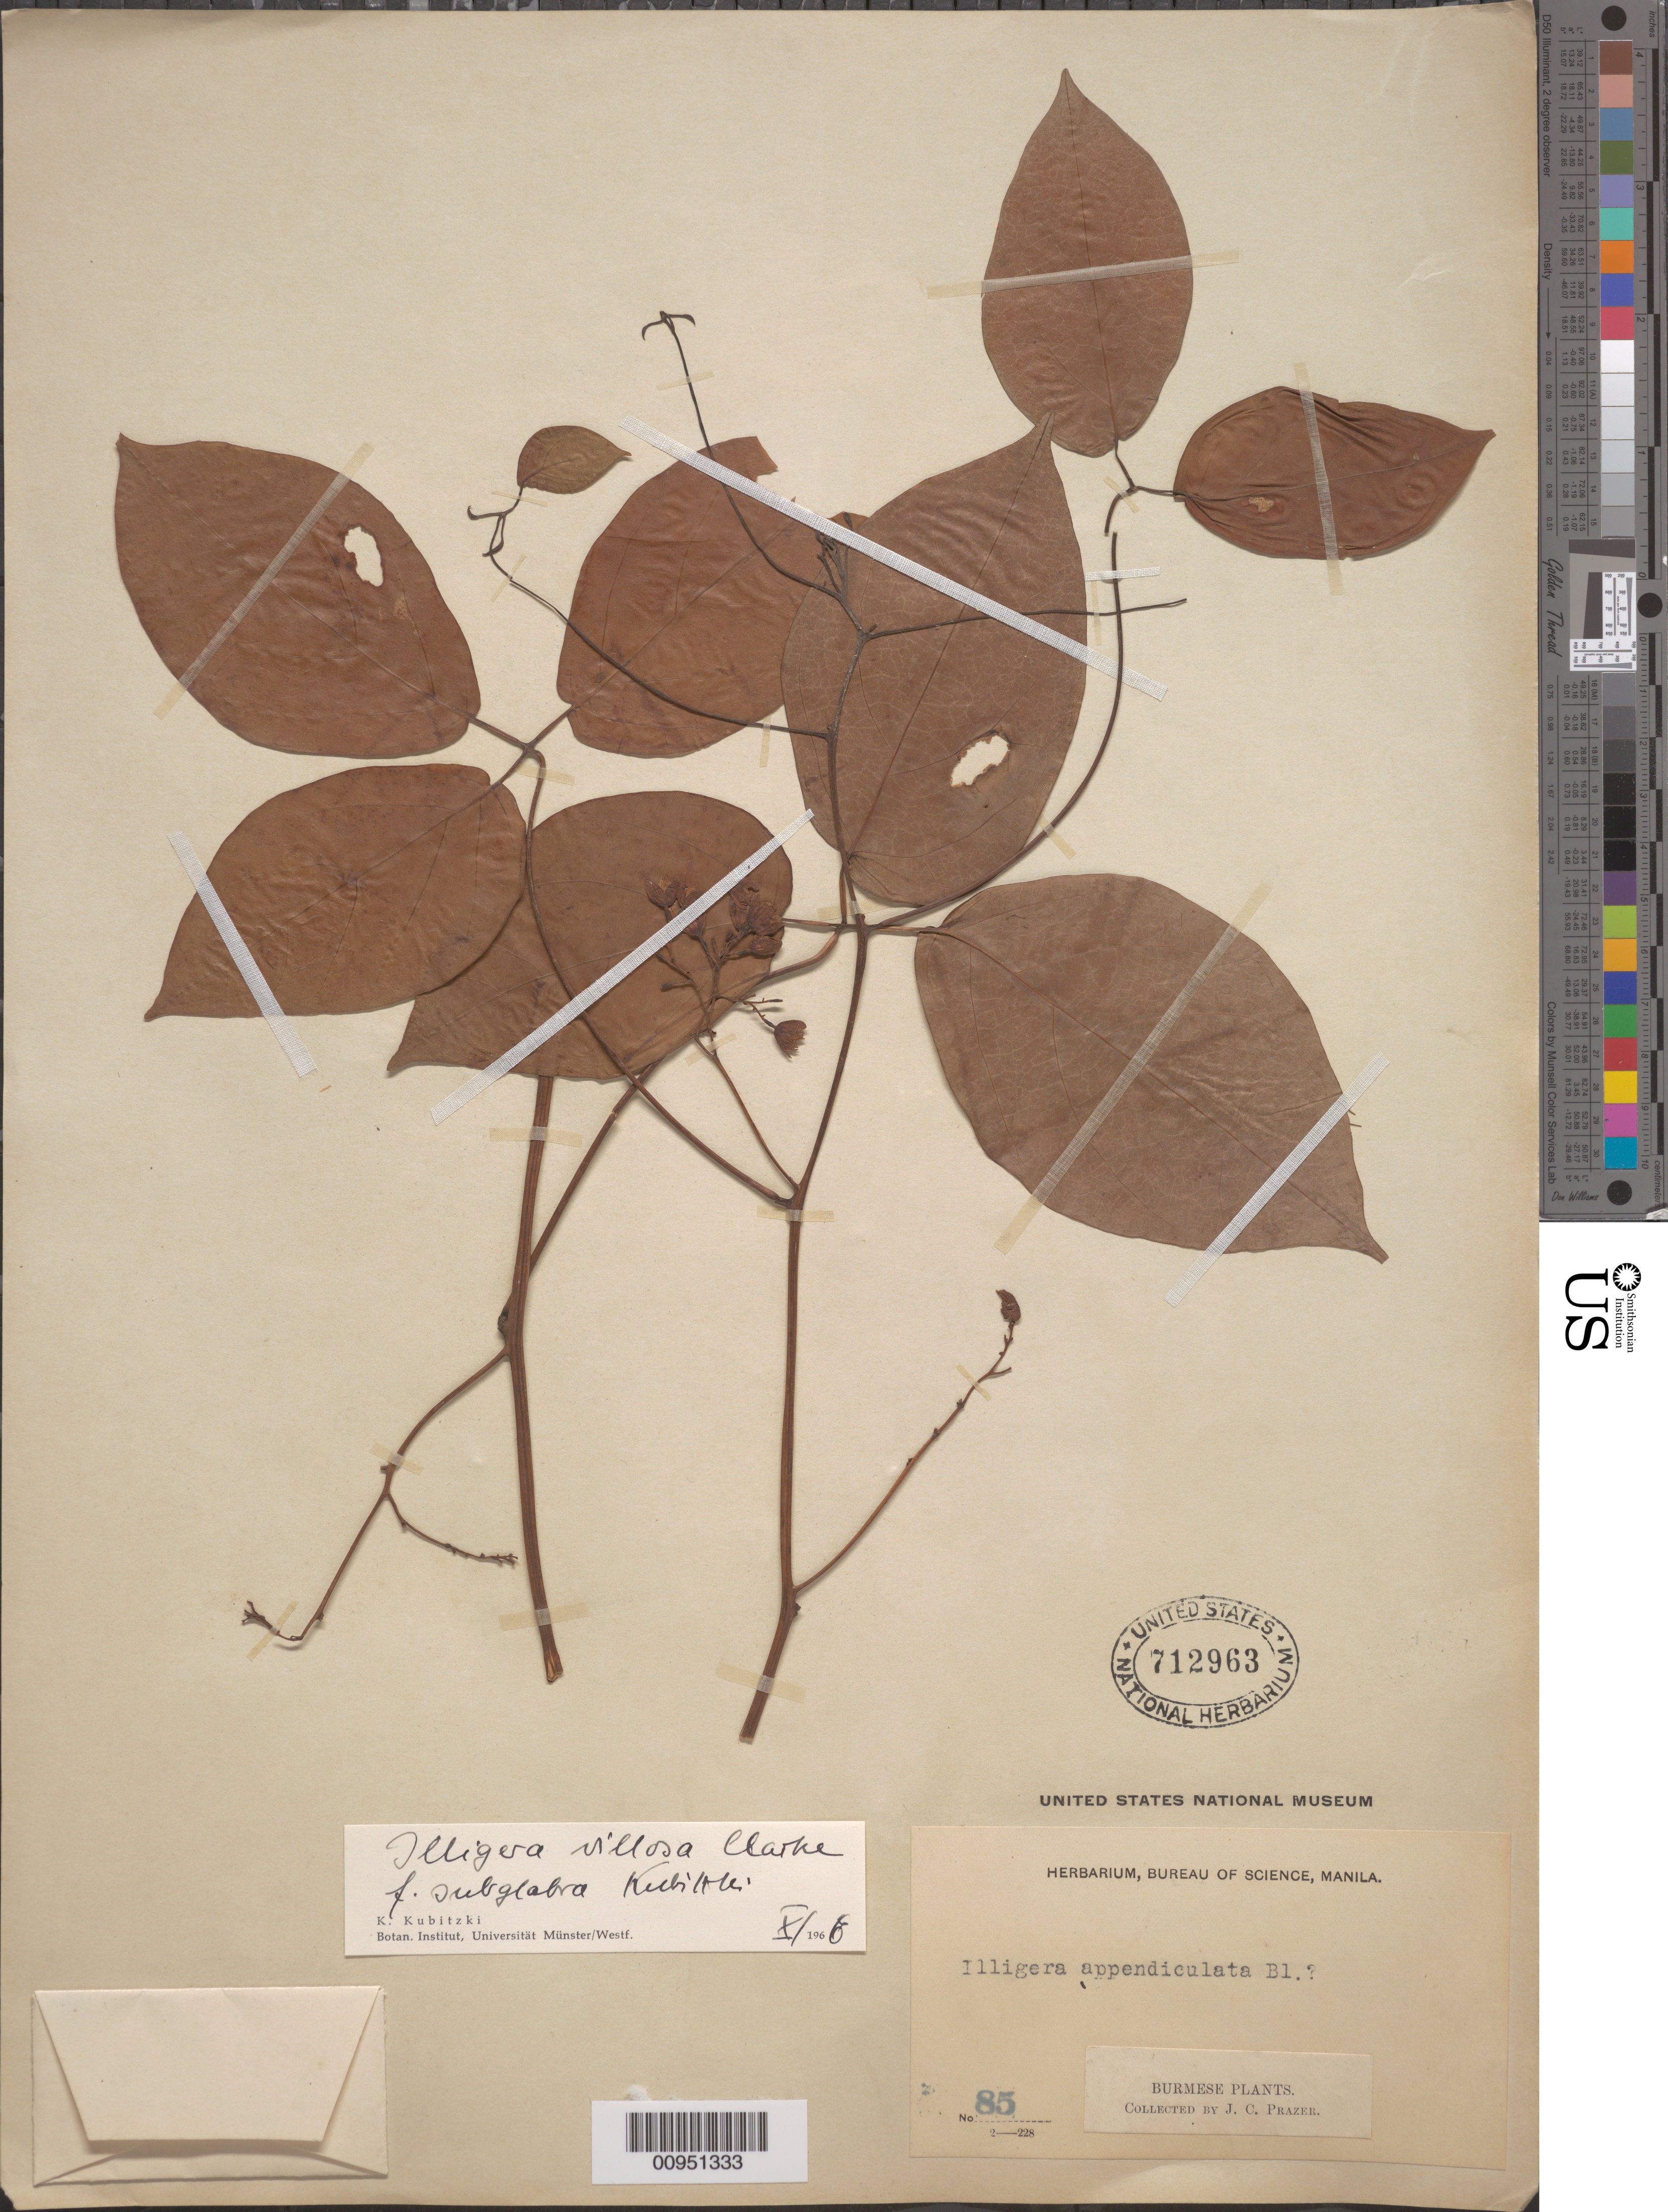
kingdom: Plantae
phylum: Tracheophyta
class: Magnoliopsida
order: Laurales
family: Hernandiaceae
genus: Illigera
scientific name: Illigera villosa f. subglabra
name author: Kubitzki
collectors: J. Prazer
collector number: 85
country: Myanmar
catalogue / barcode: US 712963